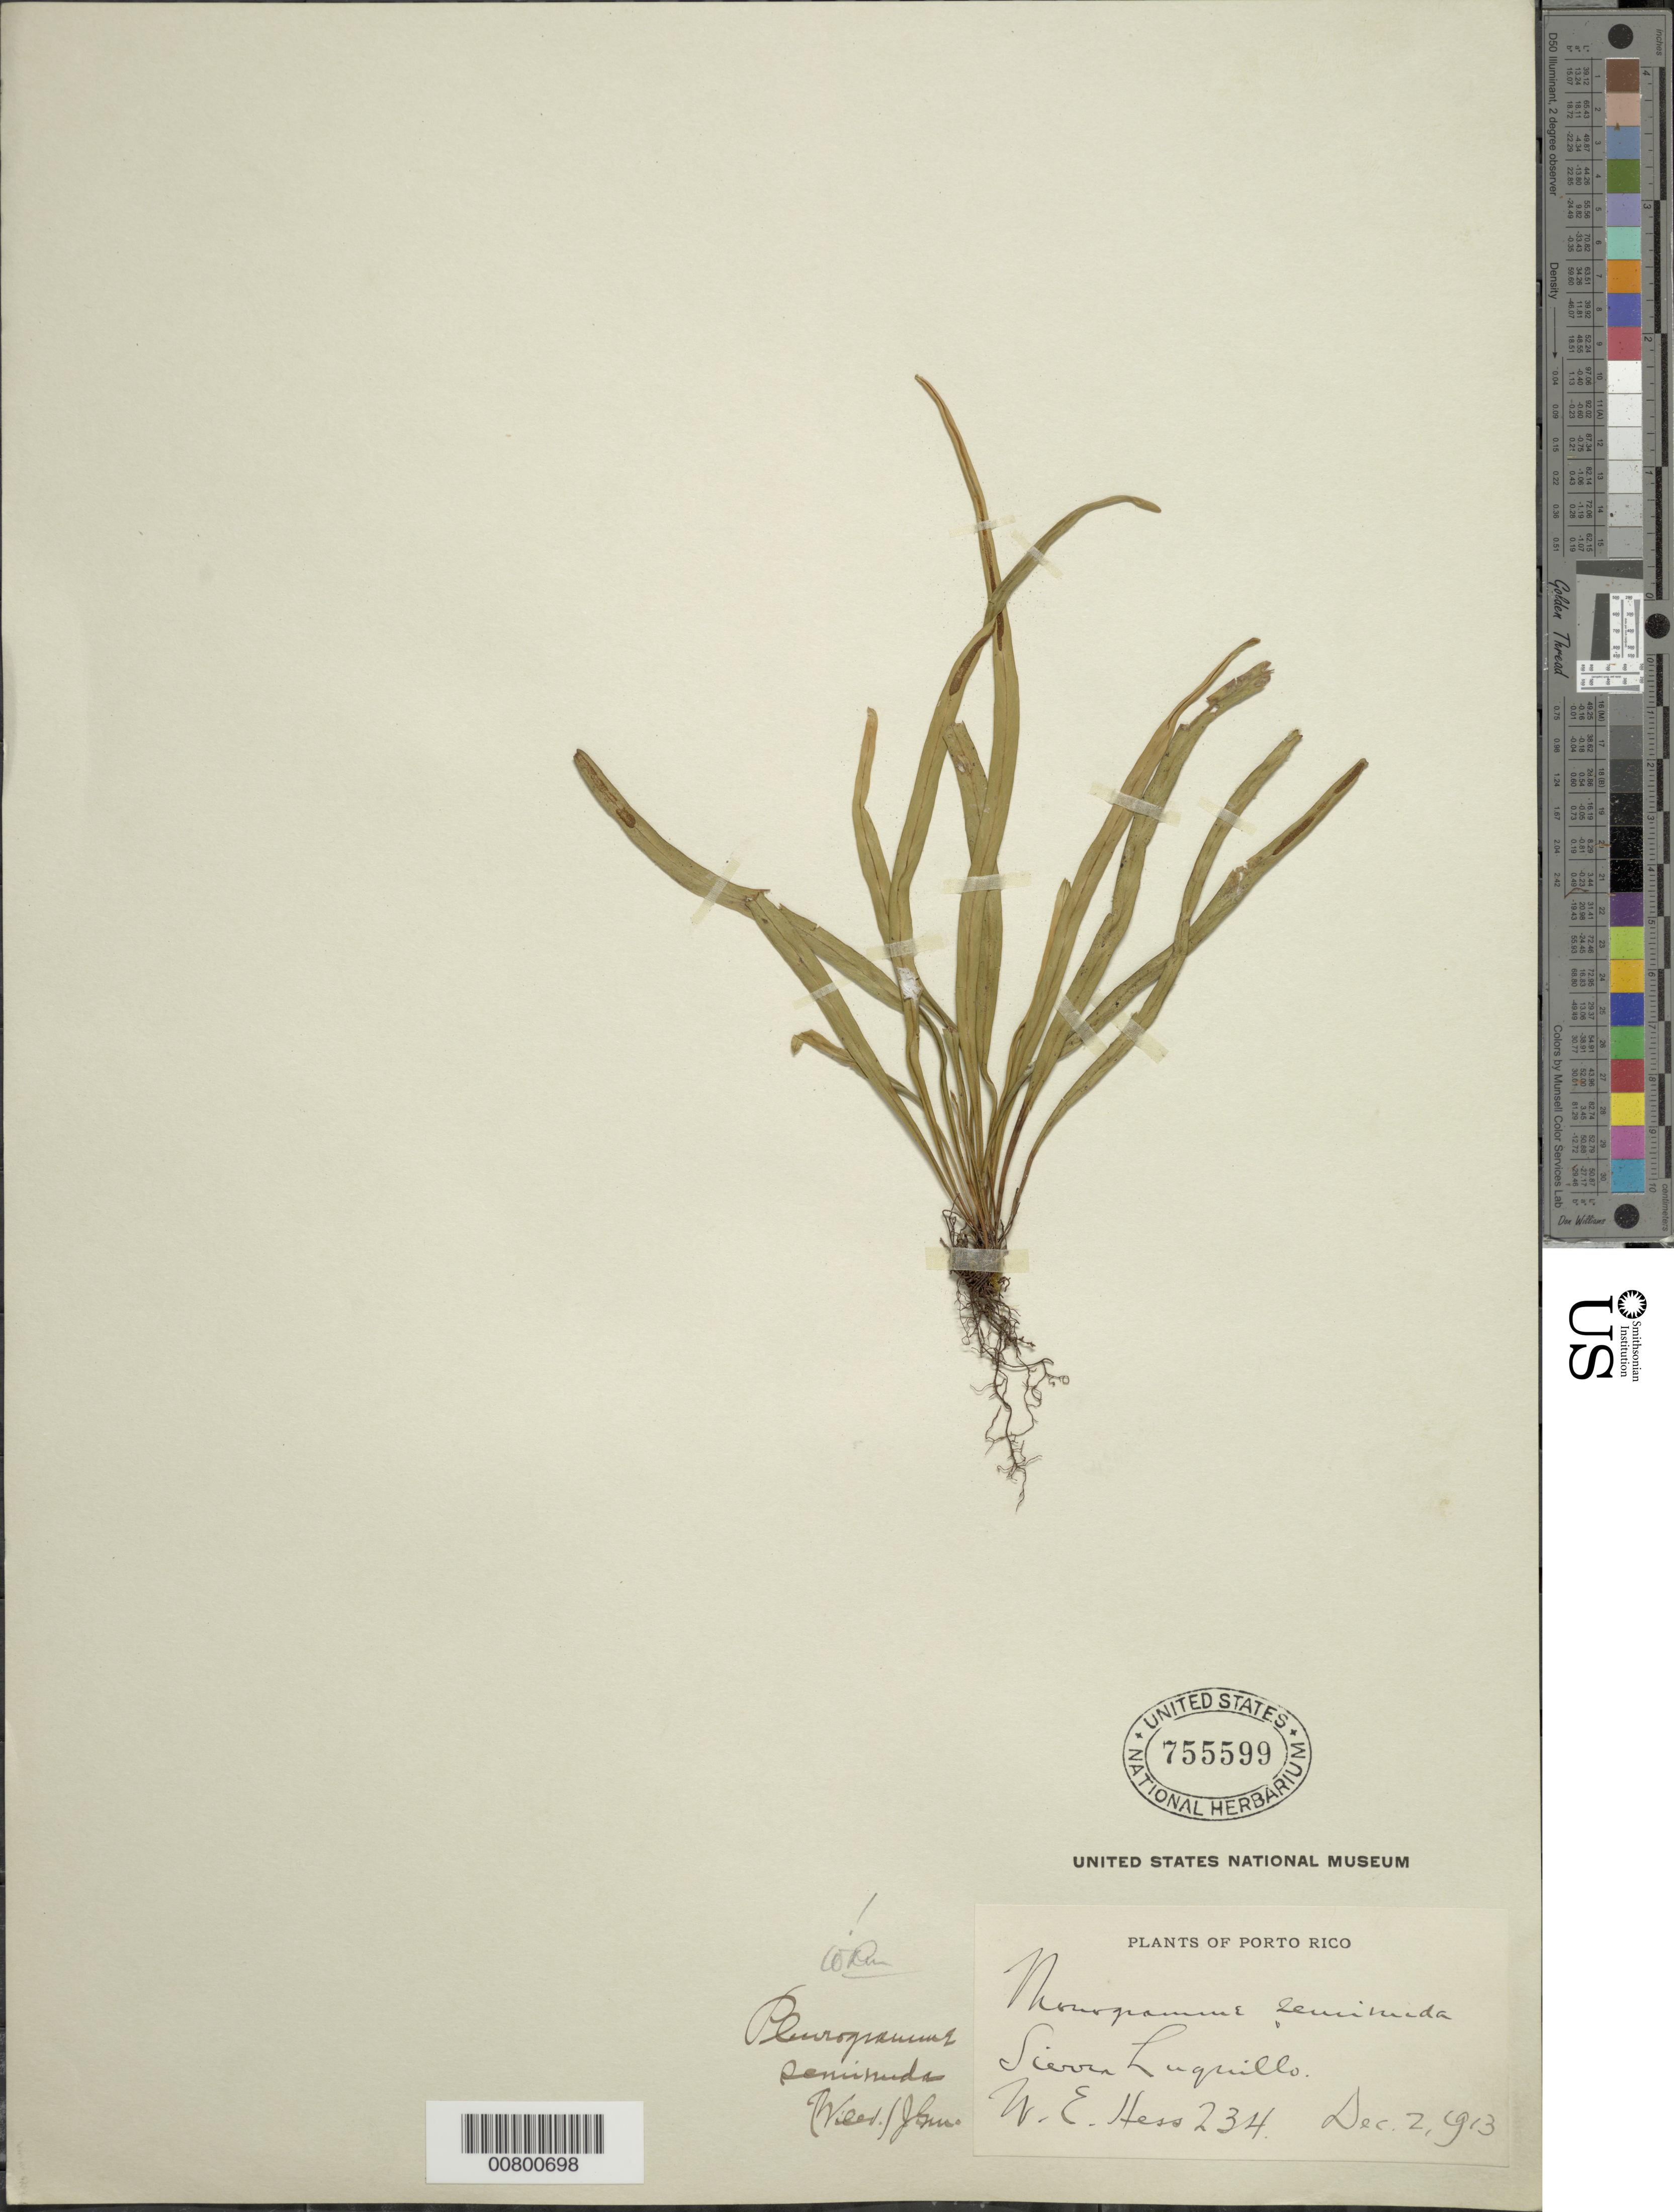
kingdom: Plantae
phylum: Tracheophyta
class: Polypodiopsida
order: Polypodiales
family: Polypodiaceae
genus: Cochlidium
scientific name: Cochlidium seminudum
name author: (Willd.) Maxon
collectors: W. Hess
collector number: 234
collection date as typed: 02 Dec 1913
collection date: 1913-12-02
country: Puerto Rico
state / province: Luquillo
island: Puerto Rico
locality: Sierra Luquillo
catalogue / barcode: US 755599